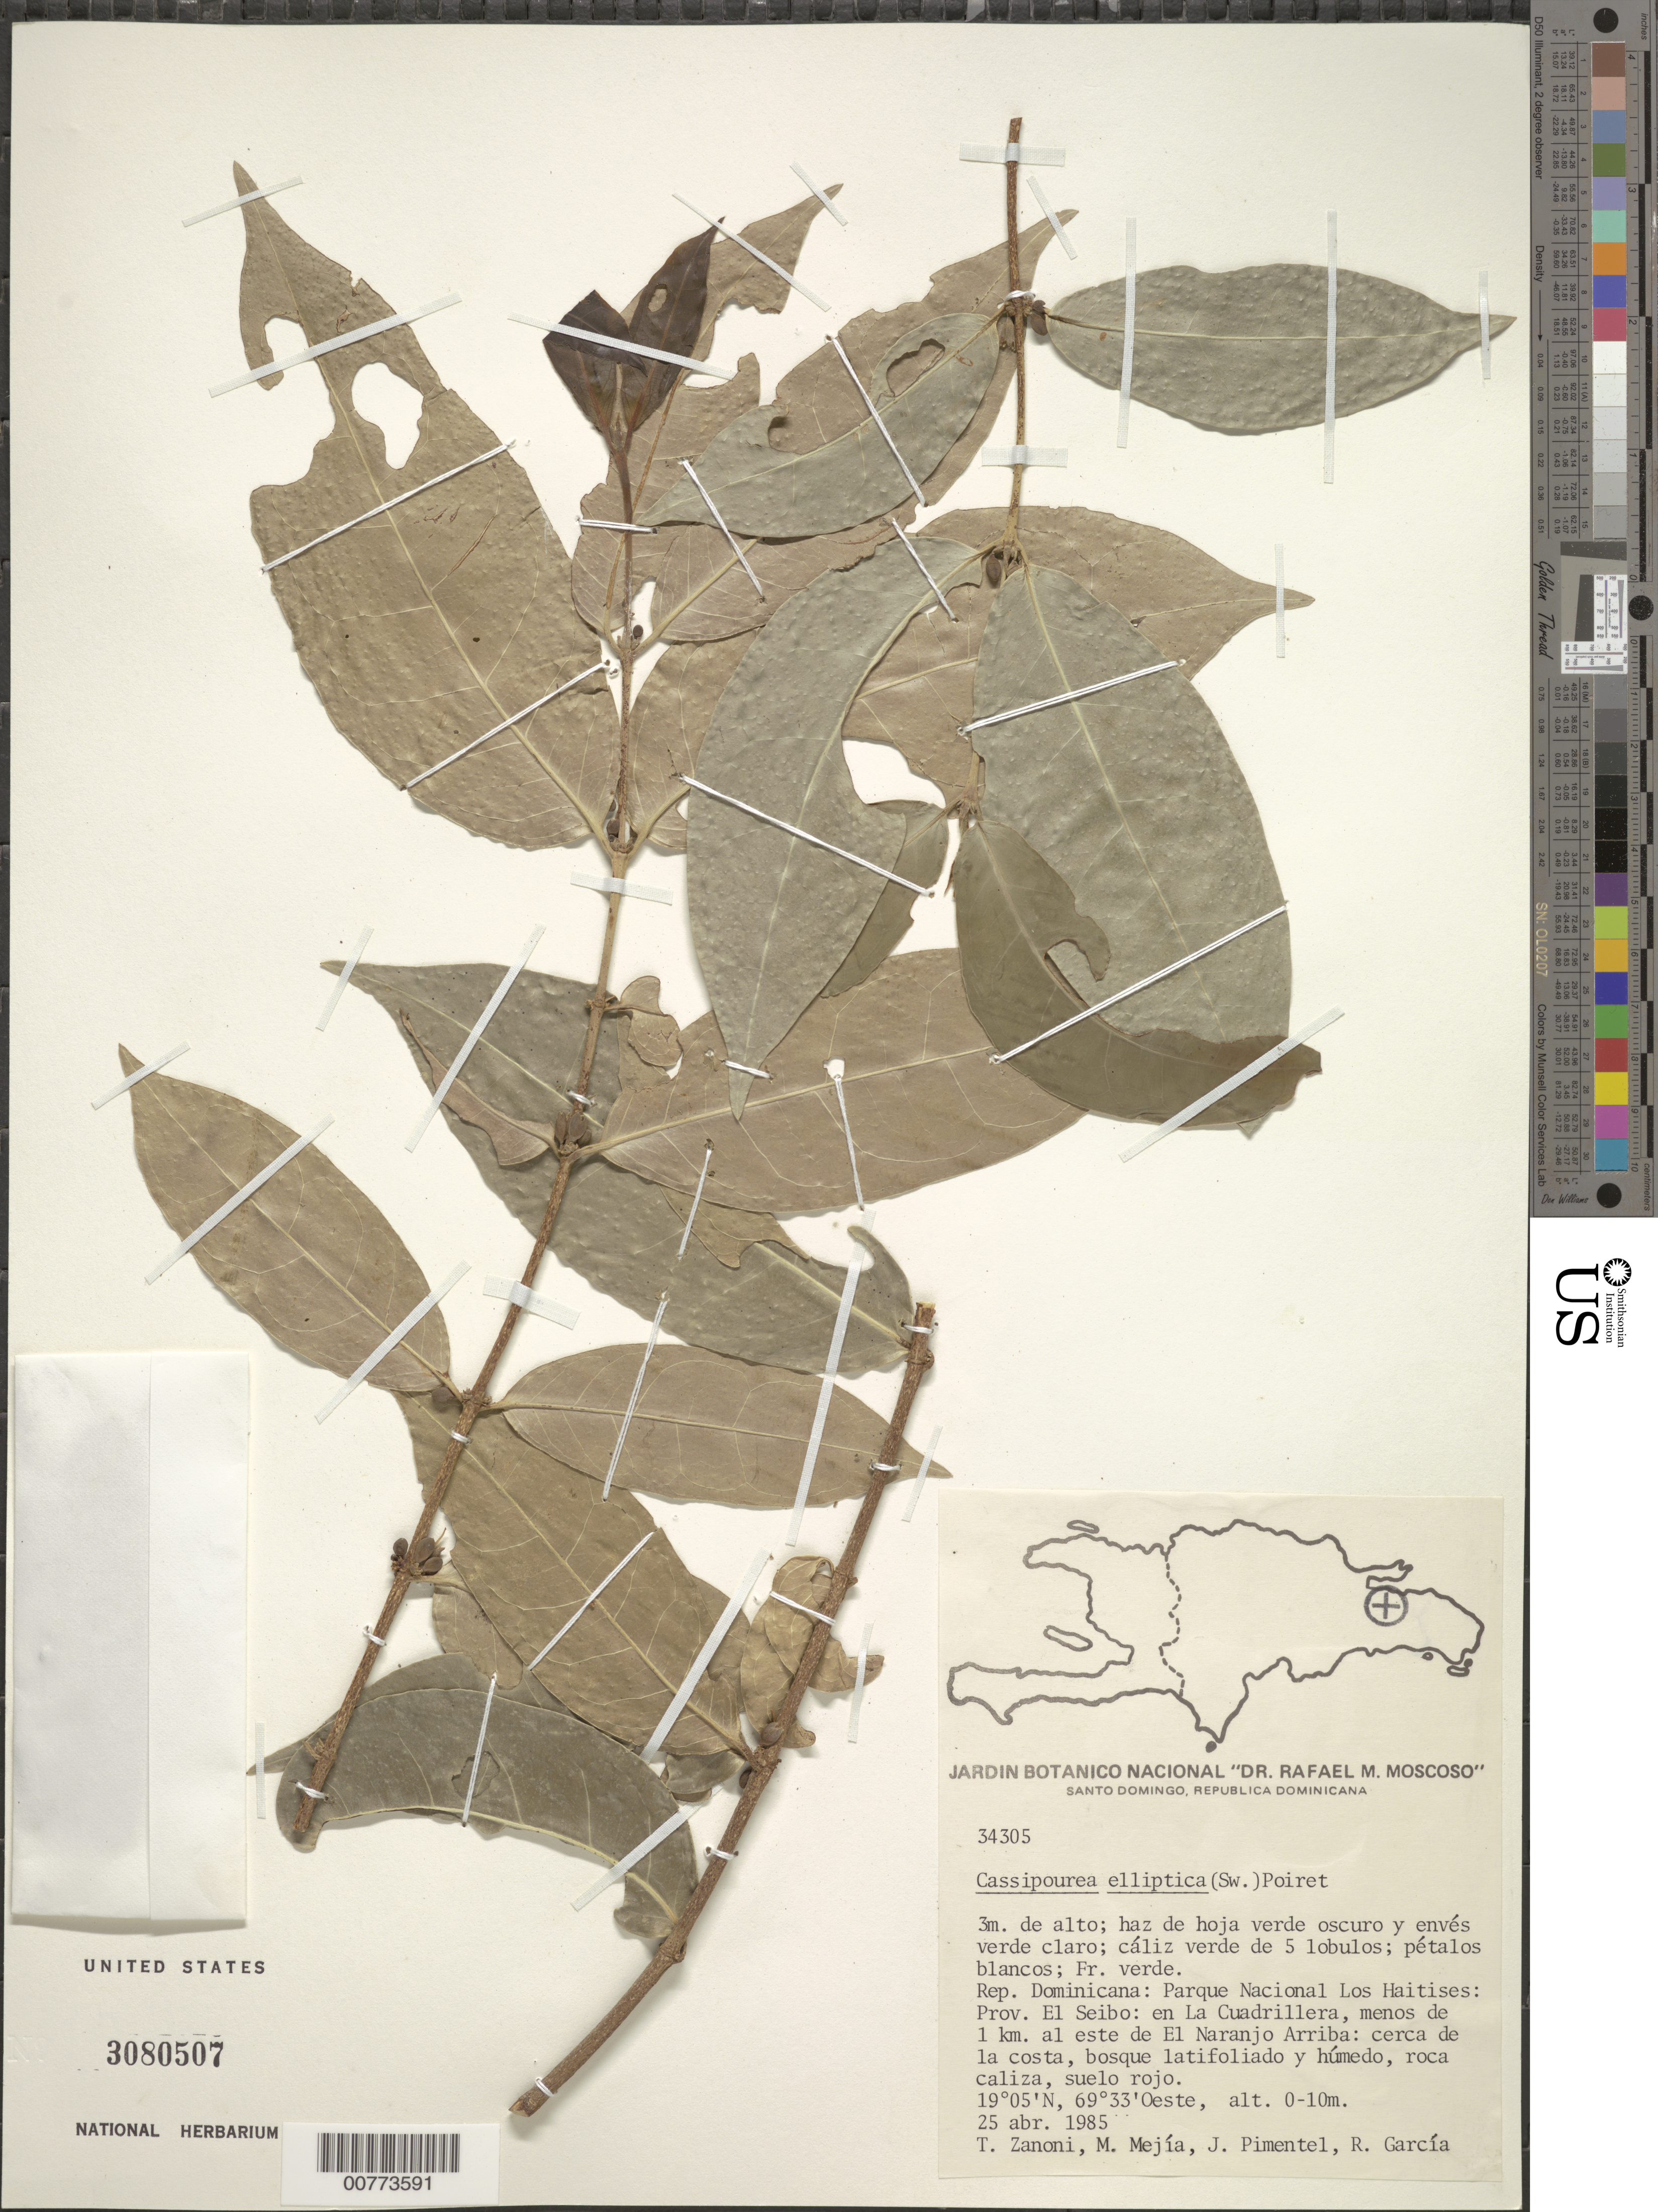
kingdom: Plantae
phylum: Tracheophyta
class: Magnoliopsida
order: Malpighiales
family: Rhizophoraceae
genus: Cassipourea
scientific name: Cassipourea elliptica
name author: (Sw.) Poir.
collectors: T. A. Zanoni, M. Mejia, J. Pimentel & R. G. García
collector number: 34305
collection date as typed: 25 Apr 1985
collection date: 1985-04-25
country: Dominican Republic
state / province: El Seibo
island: Hispaniola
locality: Parque Nacional Los Haitises, in Cuadrillera, less than 1 km to east of El Naranjo Arriba, close to the coast.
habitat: Broad leaves and humid fores, limestone; red soil.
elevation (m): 0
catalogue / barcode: US 3080507